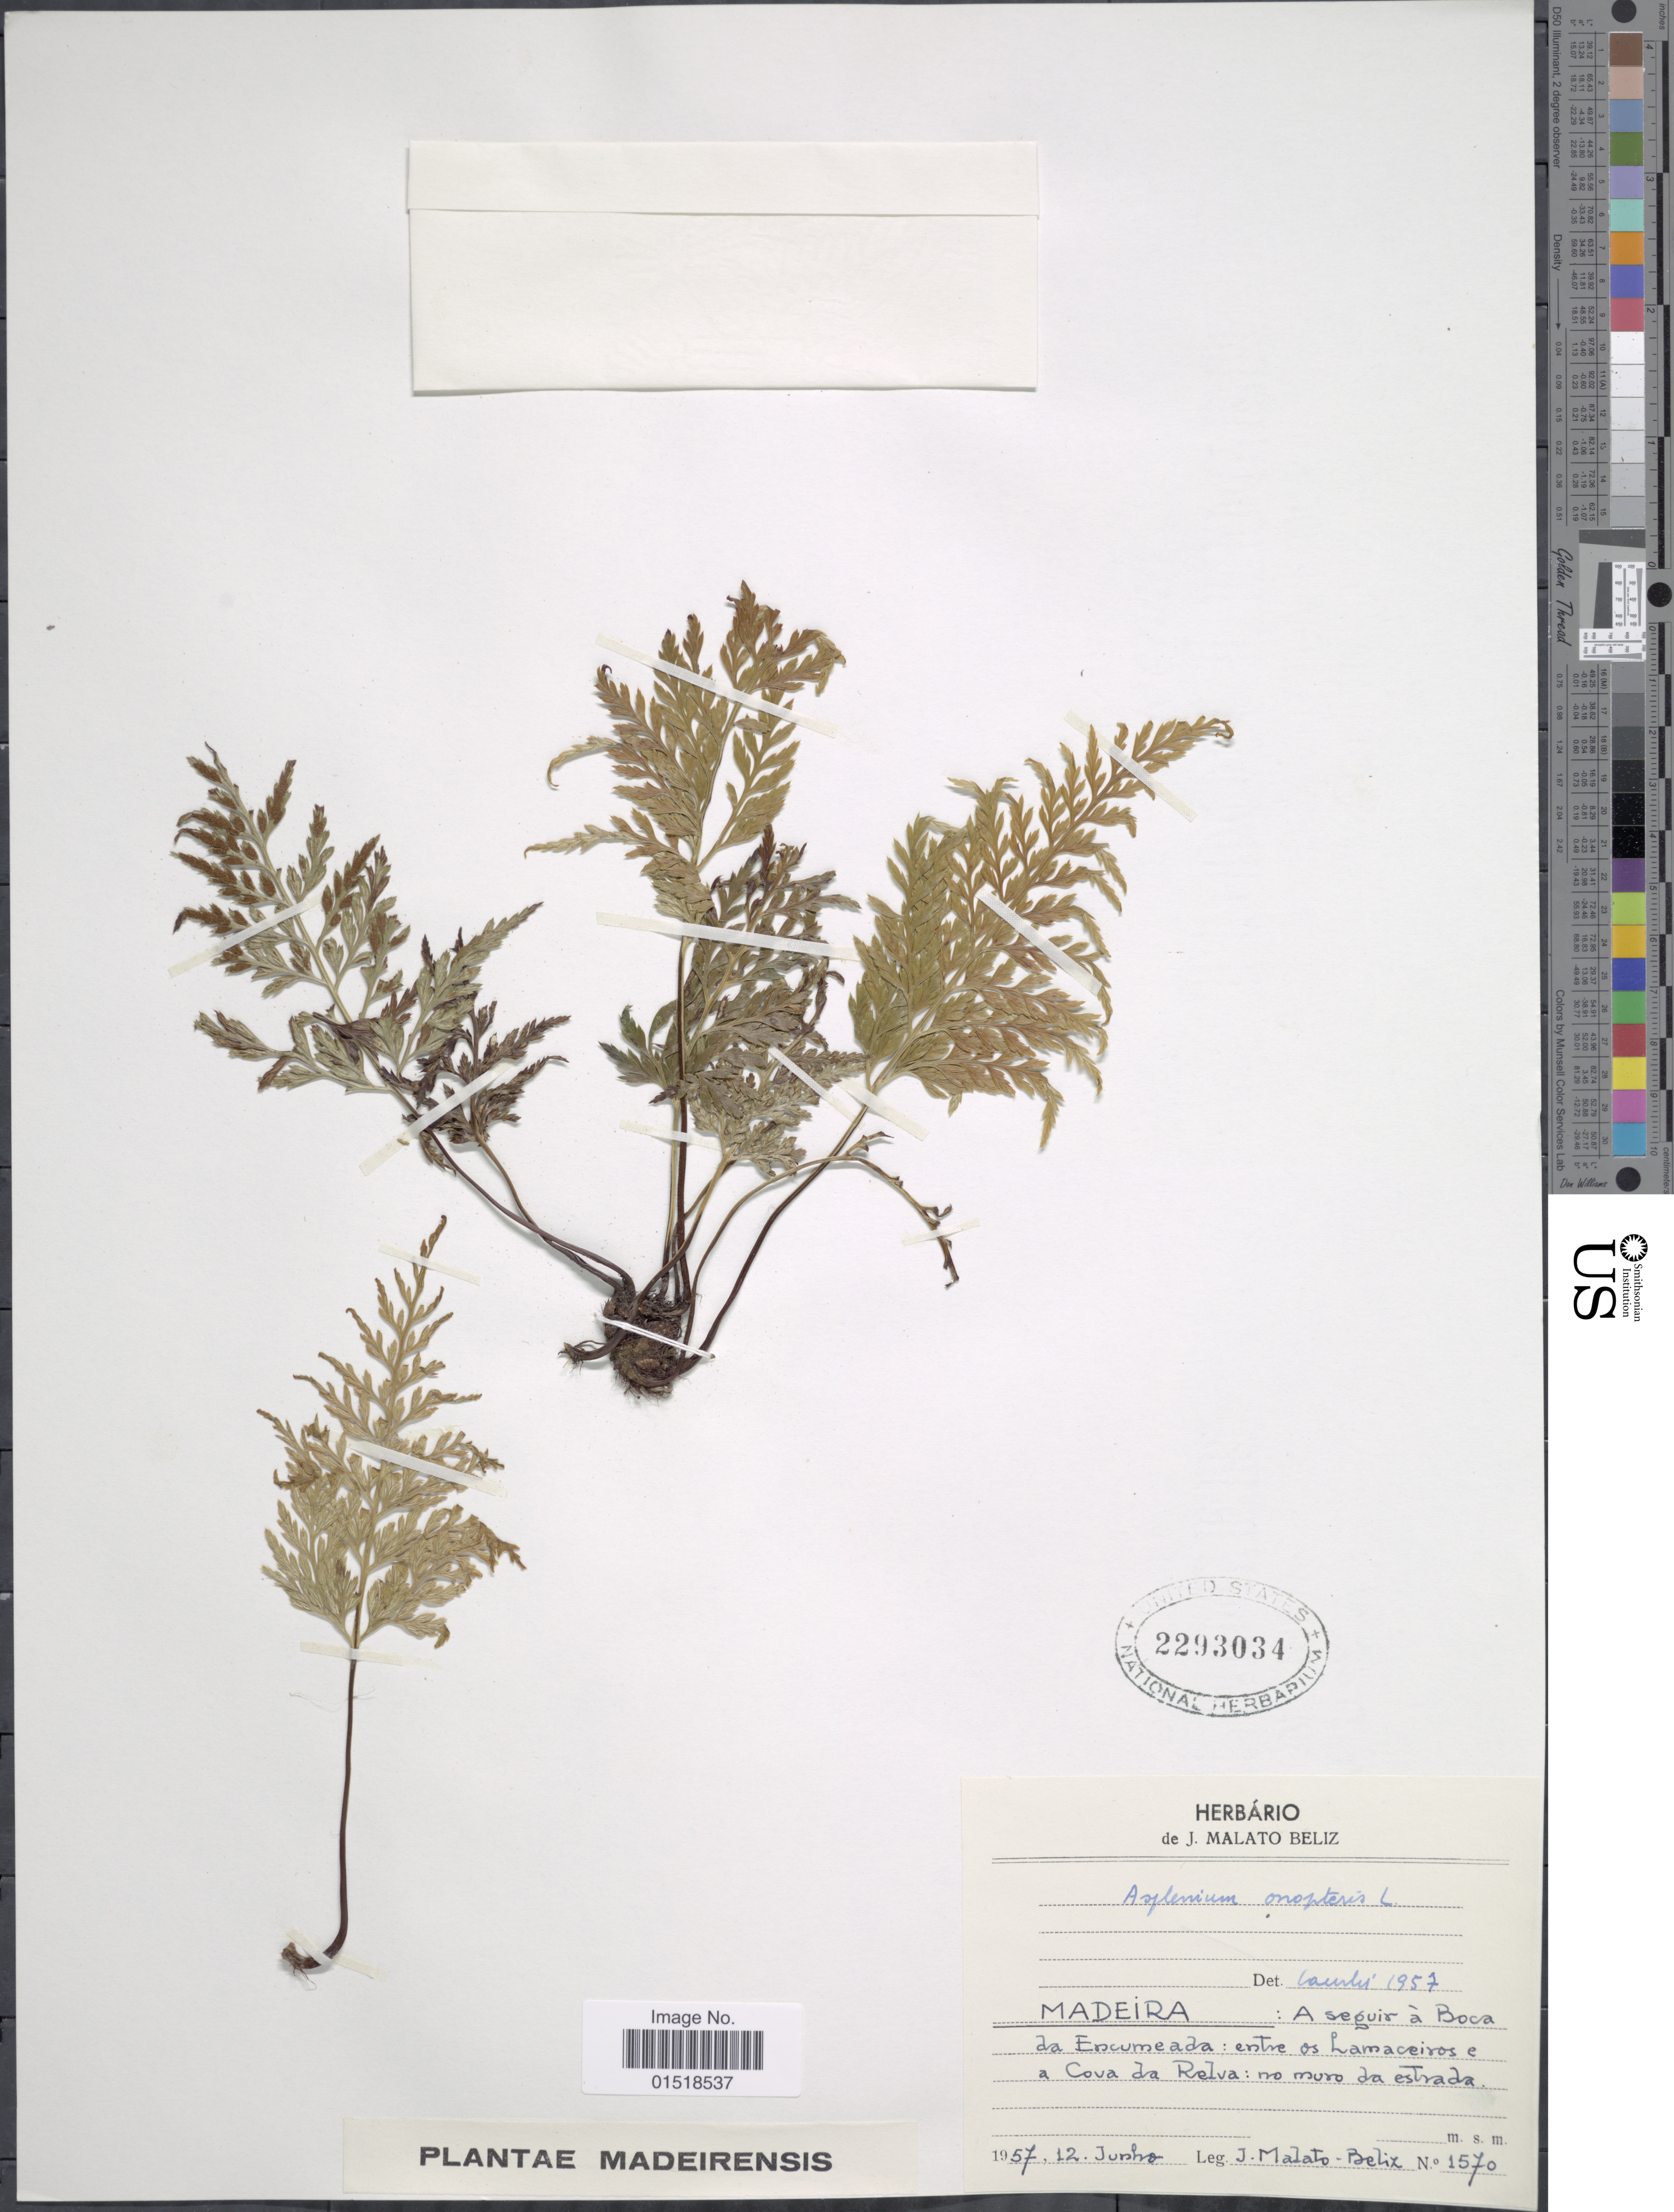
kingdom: Plantae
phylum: Tracheophyta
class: Polypodiopsida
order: Polypodiales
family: Aspleniaceae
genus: Asplenium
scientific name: Asplenium adiantum-nigrum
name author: L.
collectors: J. Malato-Beliz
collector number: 1570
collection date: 1957-06-12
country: Portugal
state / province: Madeira (Aut. Reg.)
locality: A sequir a Boca da Encumeada: entre os Lamaceiros e a Cova da Relva: no muro da estrada.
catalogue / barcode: US 2293034